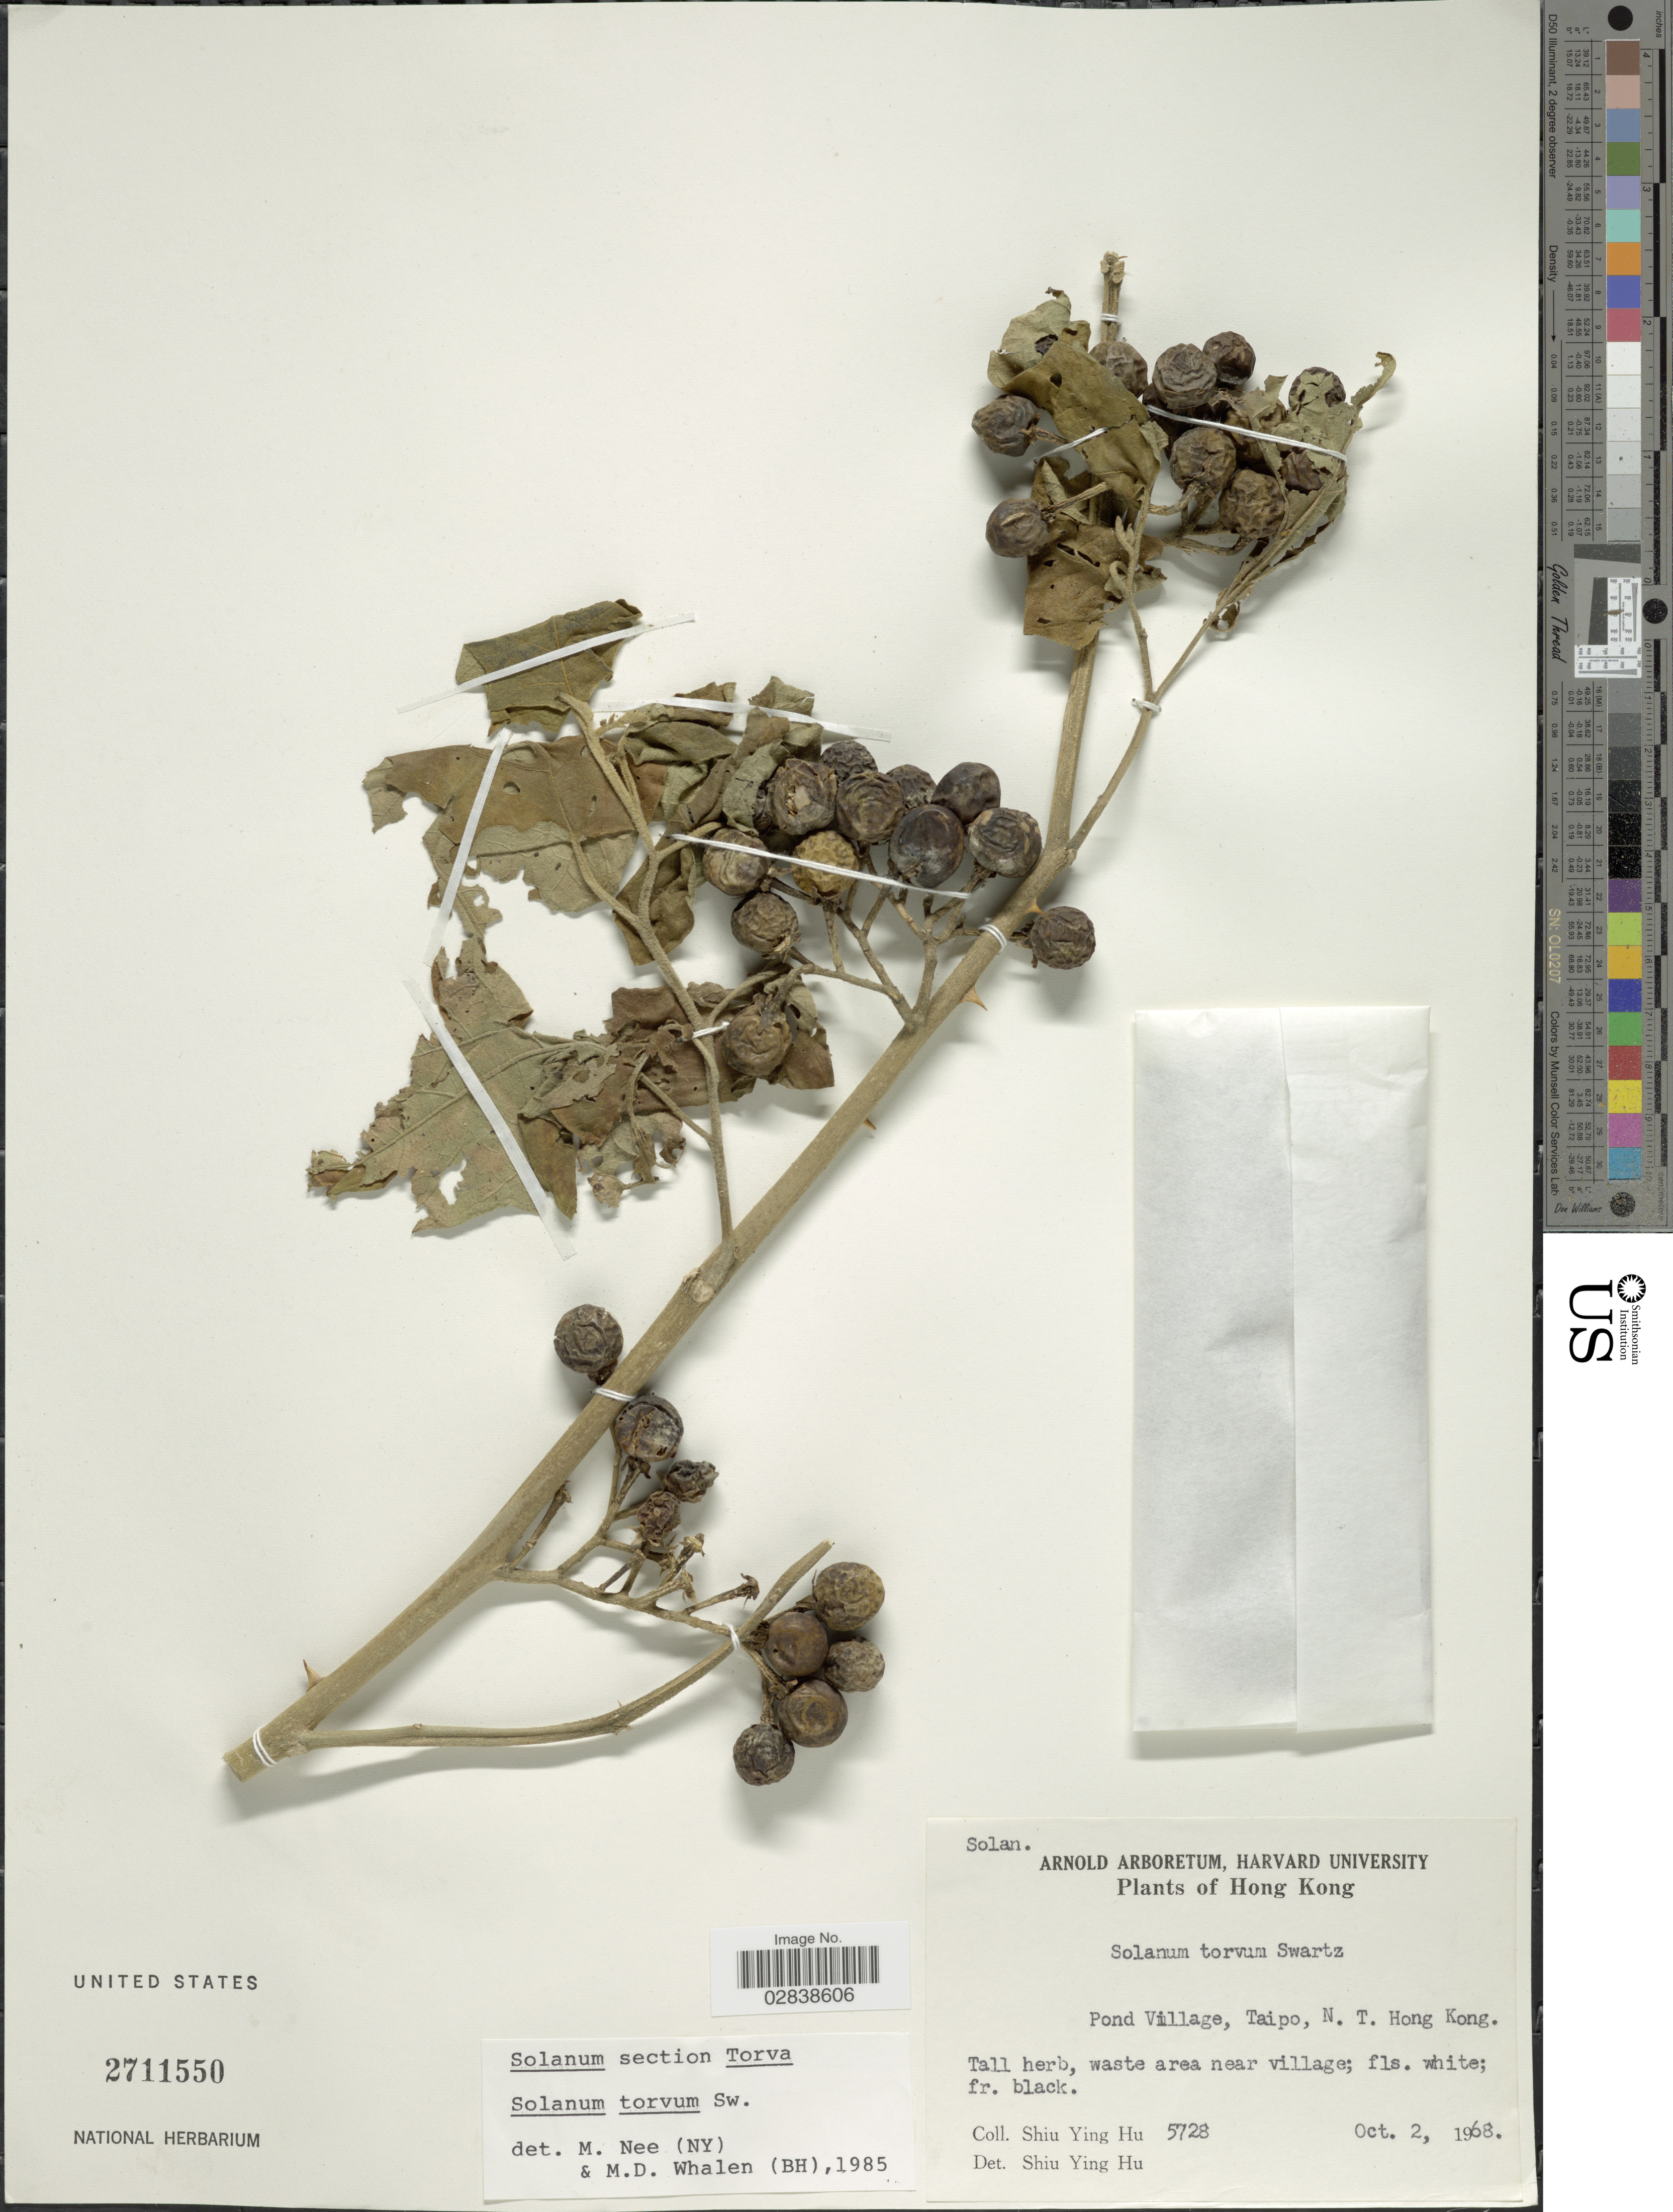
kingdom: Plantae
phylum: Tracheophyta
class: Magnoliopsida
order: Solanales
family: Solanaceae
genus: Solanum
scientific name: Solanum torvum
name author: Sw.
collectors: S. Y. Hu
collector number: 5728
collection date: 1968-10-02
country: China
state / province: Hong Kong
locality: Hong Kong, Pond Village, Taipo, N. T. Hong Kong.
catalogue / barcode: US 2711550